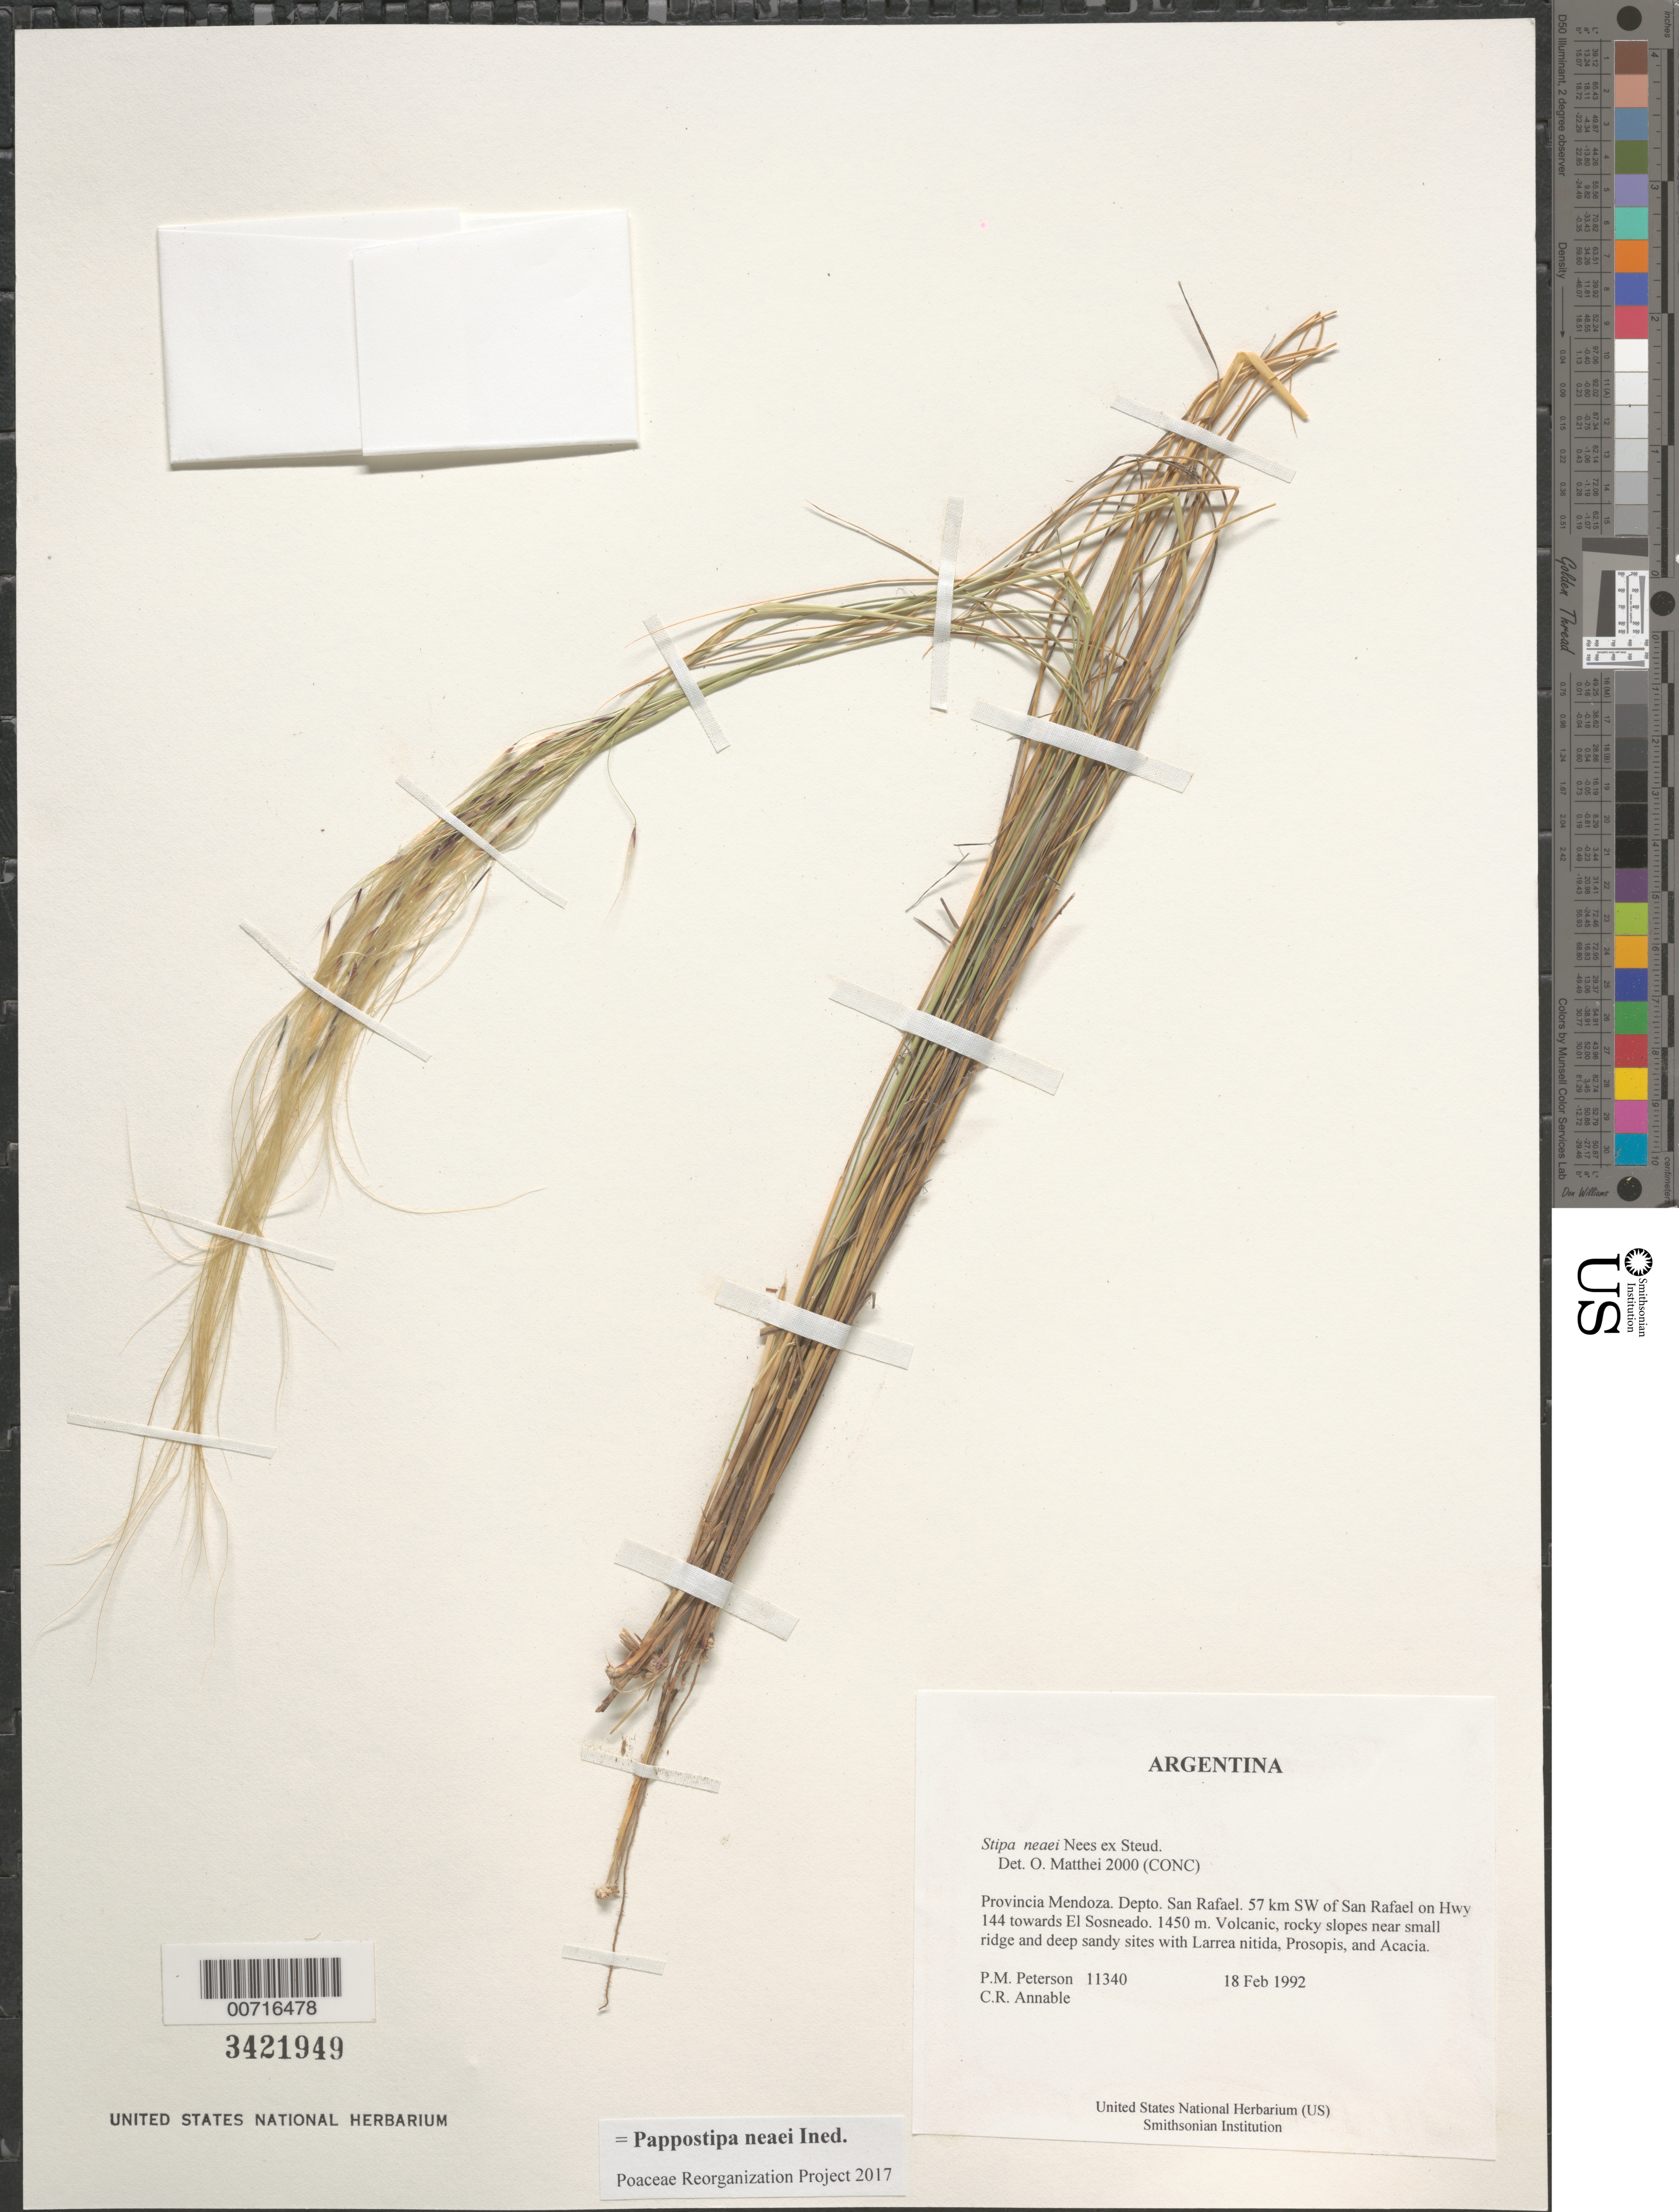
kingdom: Plantae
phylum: Tracheophyta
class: Liliopsida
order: Poales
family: Poaceae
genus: Pappostipa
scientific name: Pappostipa neaei ined.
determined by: Poaceae Reorganization Project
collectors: P. M. Peterson & C. R. Annable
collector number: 11340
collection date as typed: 18 Feb 1992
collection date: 1992-02-18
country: Argentina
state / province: Mendoza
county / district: San Rafael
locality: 57 km SW of San Rafael on Hwy 144 towards El Sosneado.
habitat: Volcanic, rocky slopes near small ridge and deep sandy sites with Larrea nitida, Prosopis, and Acacia.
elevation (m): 1450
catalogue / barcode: US 3421949